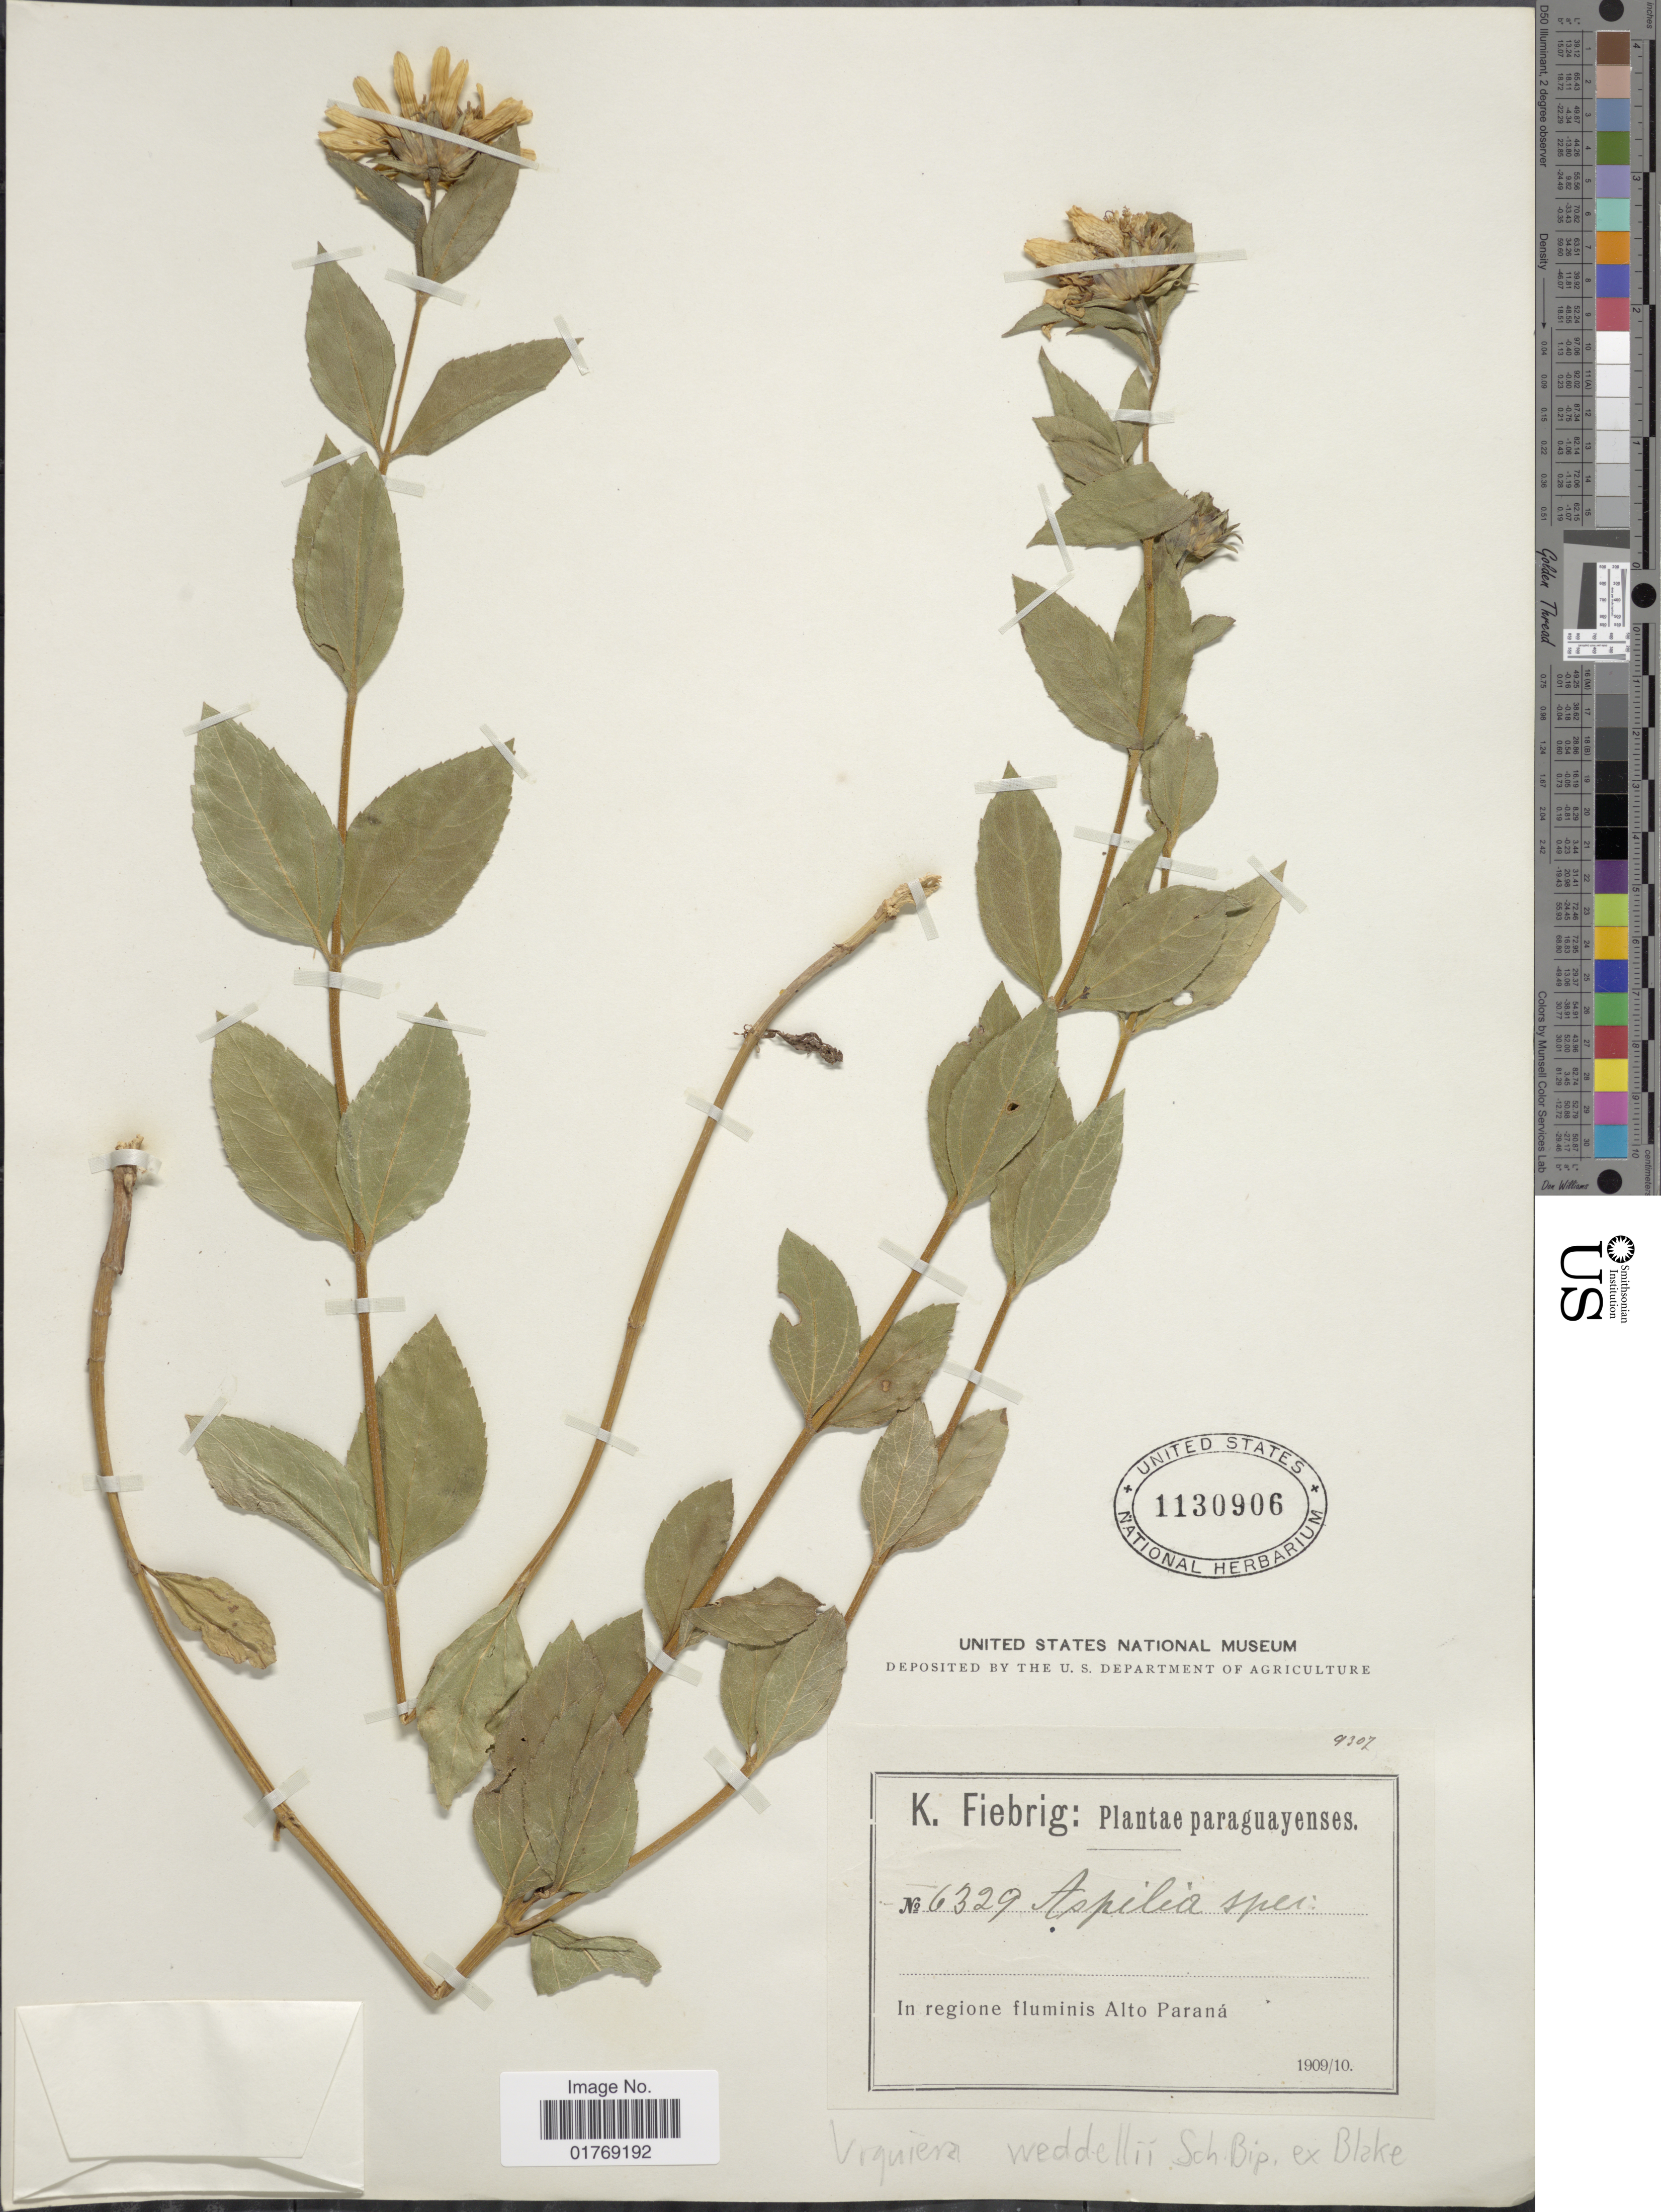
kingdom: Plantae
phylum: Tracheophyta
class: Magnoliopsida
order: Asterales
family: Asteraceae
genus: Viguiera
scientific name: Viguiera weddellii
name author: Sch. Bip. ex S.F. Blake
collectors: K. Fiebrig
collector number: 6329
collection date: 1909/1910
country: Paraguay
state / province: Alto Parana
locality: In regione fluminis Alto Paraná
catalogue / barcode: US 1130906